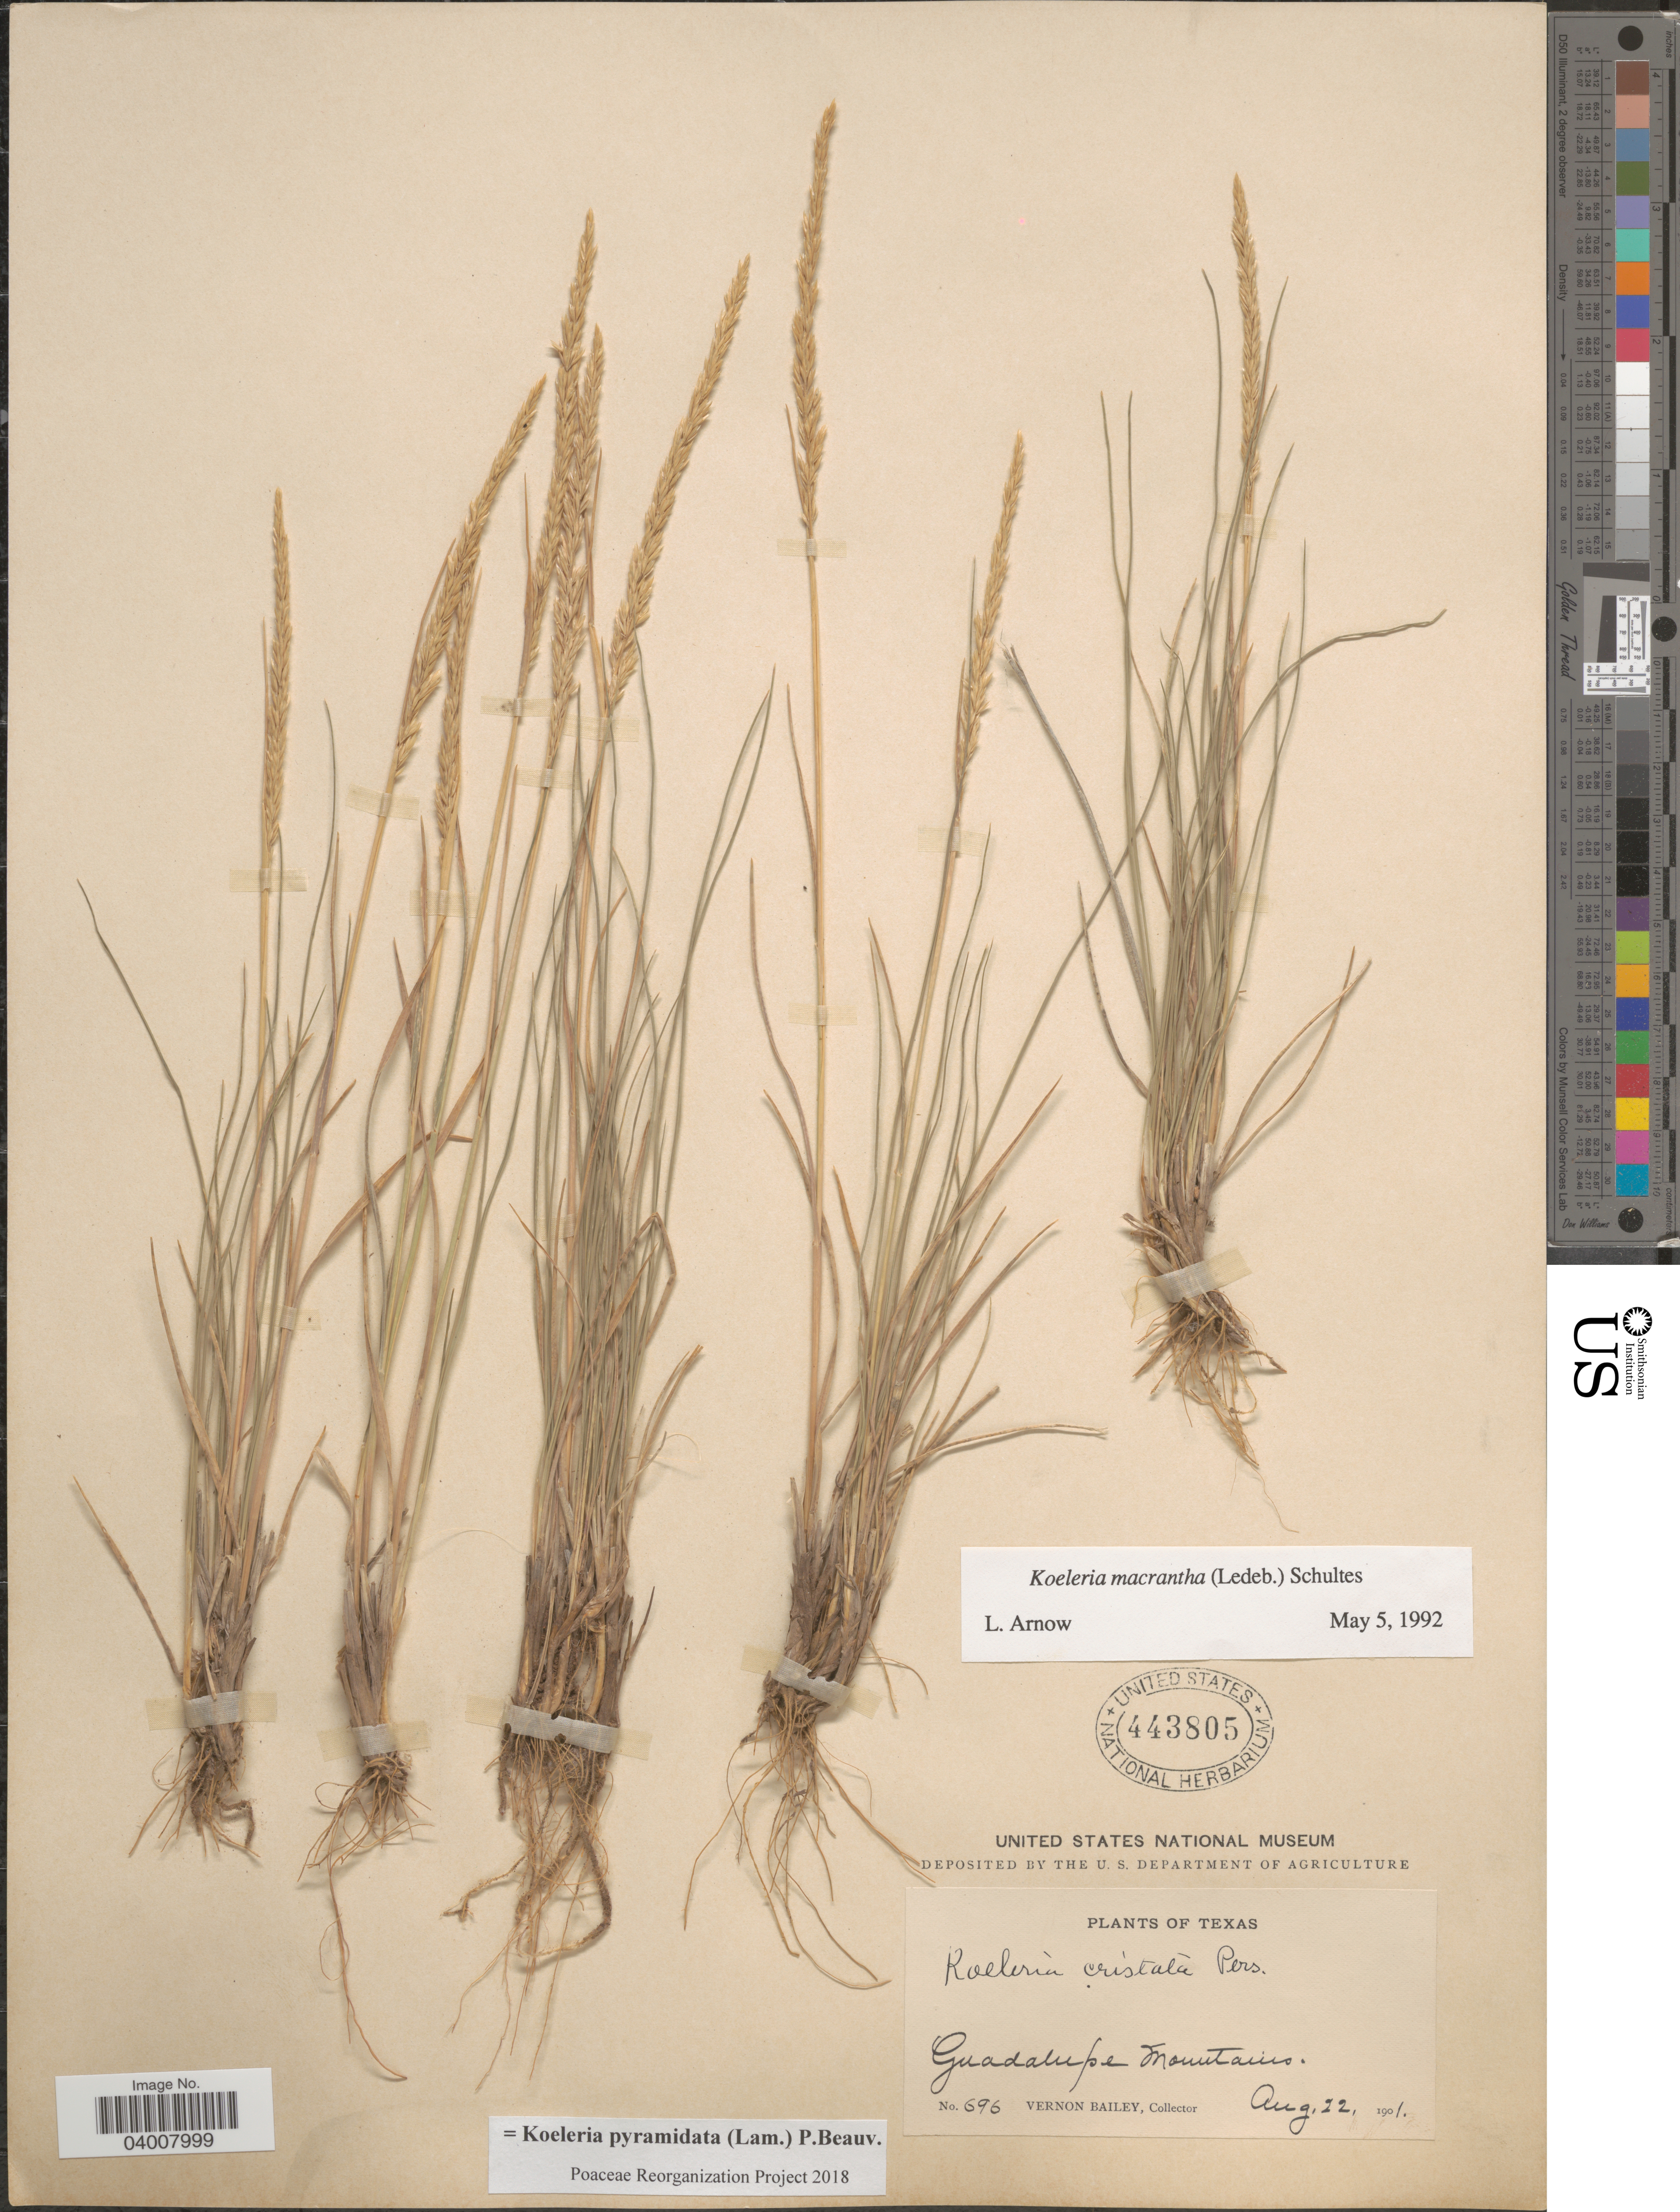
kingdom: Plantae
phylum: Tracheophyta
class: Liliopsida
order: Poales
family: Poaceae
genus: Koeleria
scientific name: Koeleria pyramidata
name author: (Lam.) P. Beauv.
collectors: V. O. Bailey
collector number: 696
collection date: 1901-08-22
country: United States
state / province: Texas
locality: Guadalupe Mountains.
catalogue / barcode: US 443805